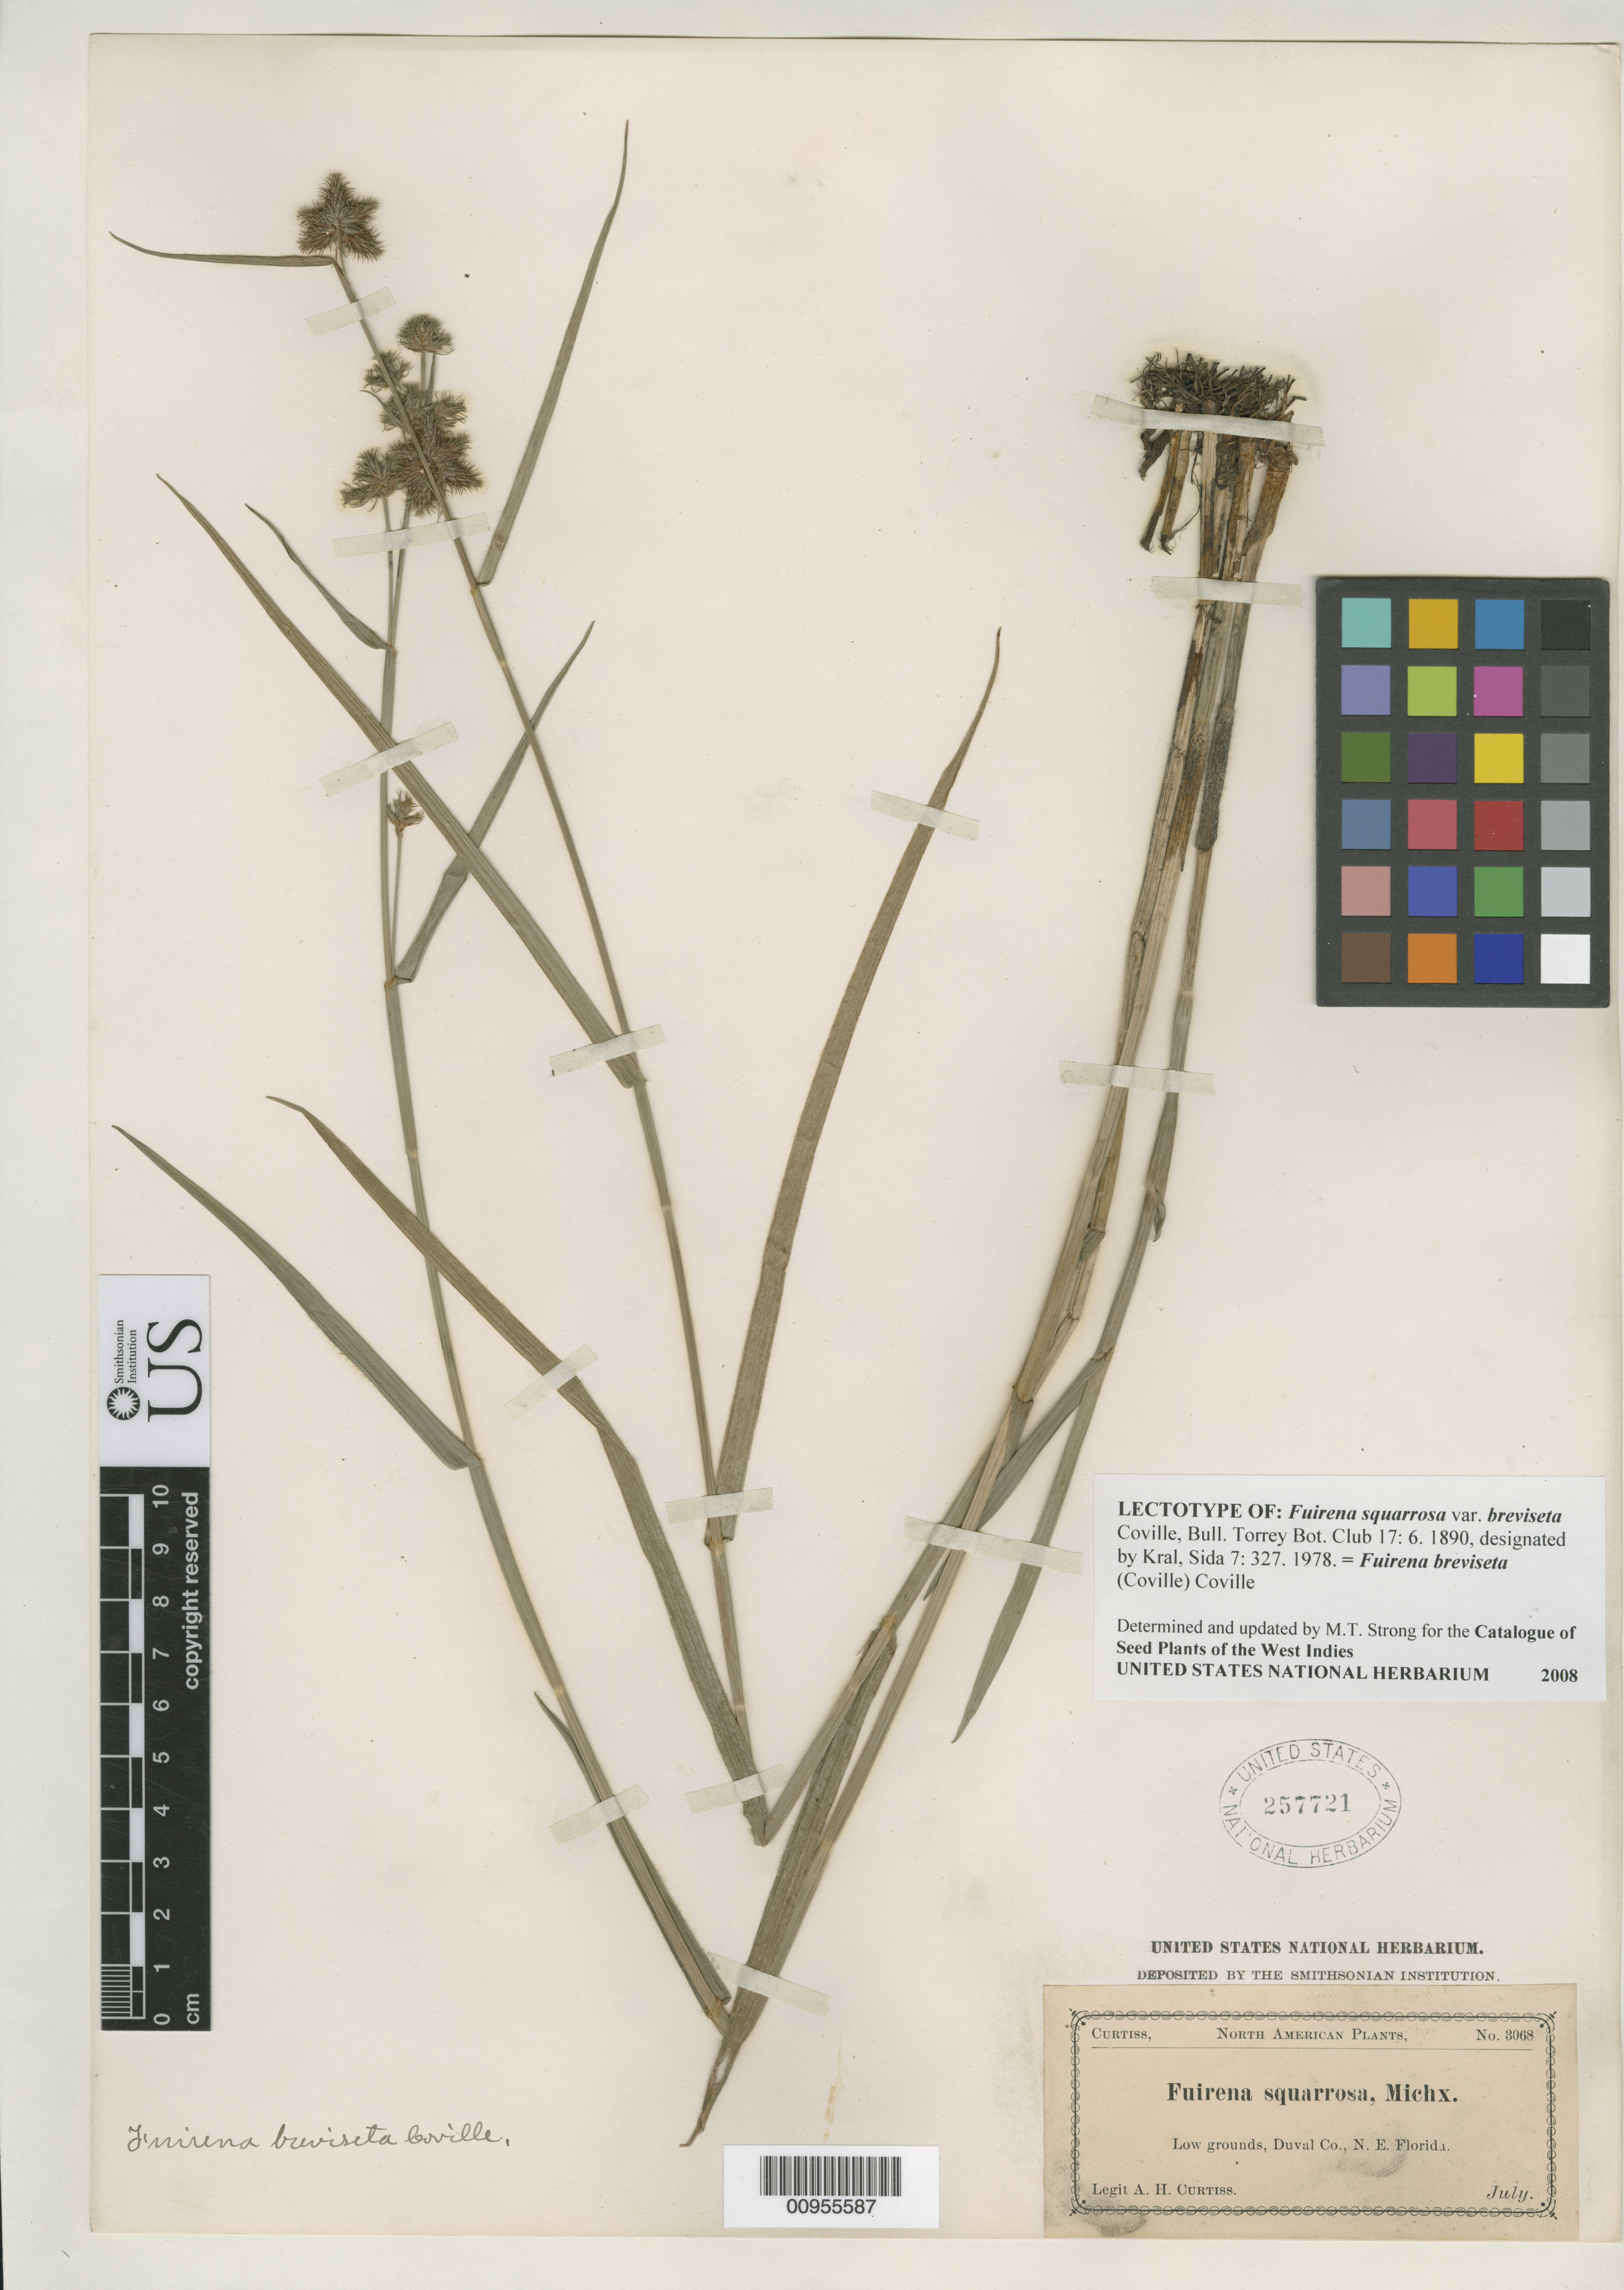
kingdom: Plantae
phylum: Tracheophyta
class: Liliopsida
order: Poales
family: Cyperaceae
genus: Fuirena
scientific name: Fuirena squarrosa var. breviseta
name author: Coville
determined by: Strong, M. T., (US), Smithsonian Institution - National Museum of Natural History (UNITED STATES)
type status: Lectotype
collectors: A. H. Curtiss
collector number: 3068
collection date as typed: Jul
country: United States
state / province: Florida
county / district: Duval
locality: Low grounds, Duval Co., N.E. Florida.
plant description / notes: This sheet annotated as "LECTOTYPE" by Strong; lectotypification by Kral cites duplicates of the lectotype collection at several herbaria (although not US) without designating a single sheet as the lectotype.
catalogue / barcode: US 257721